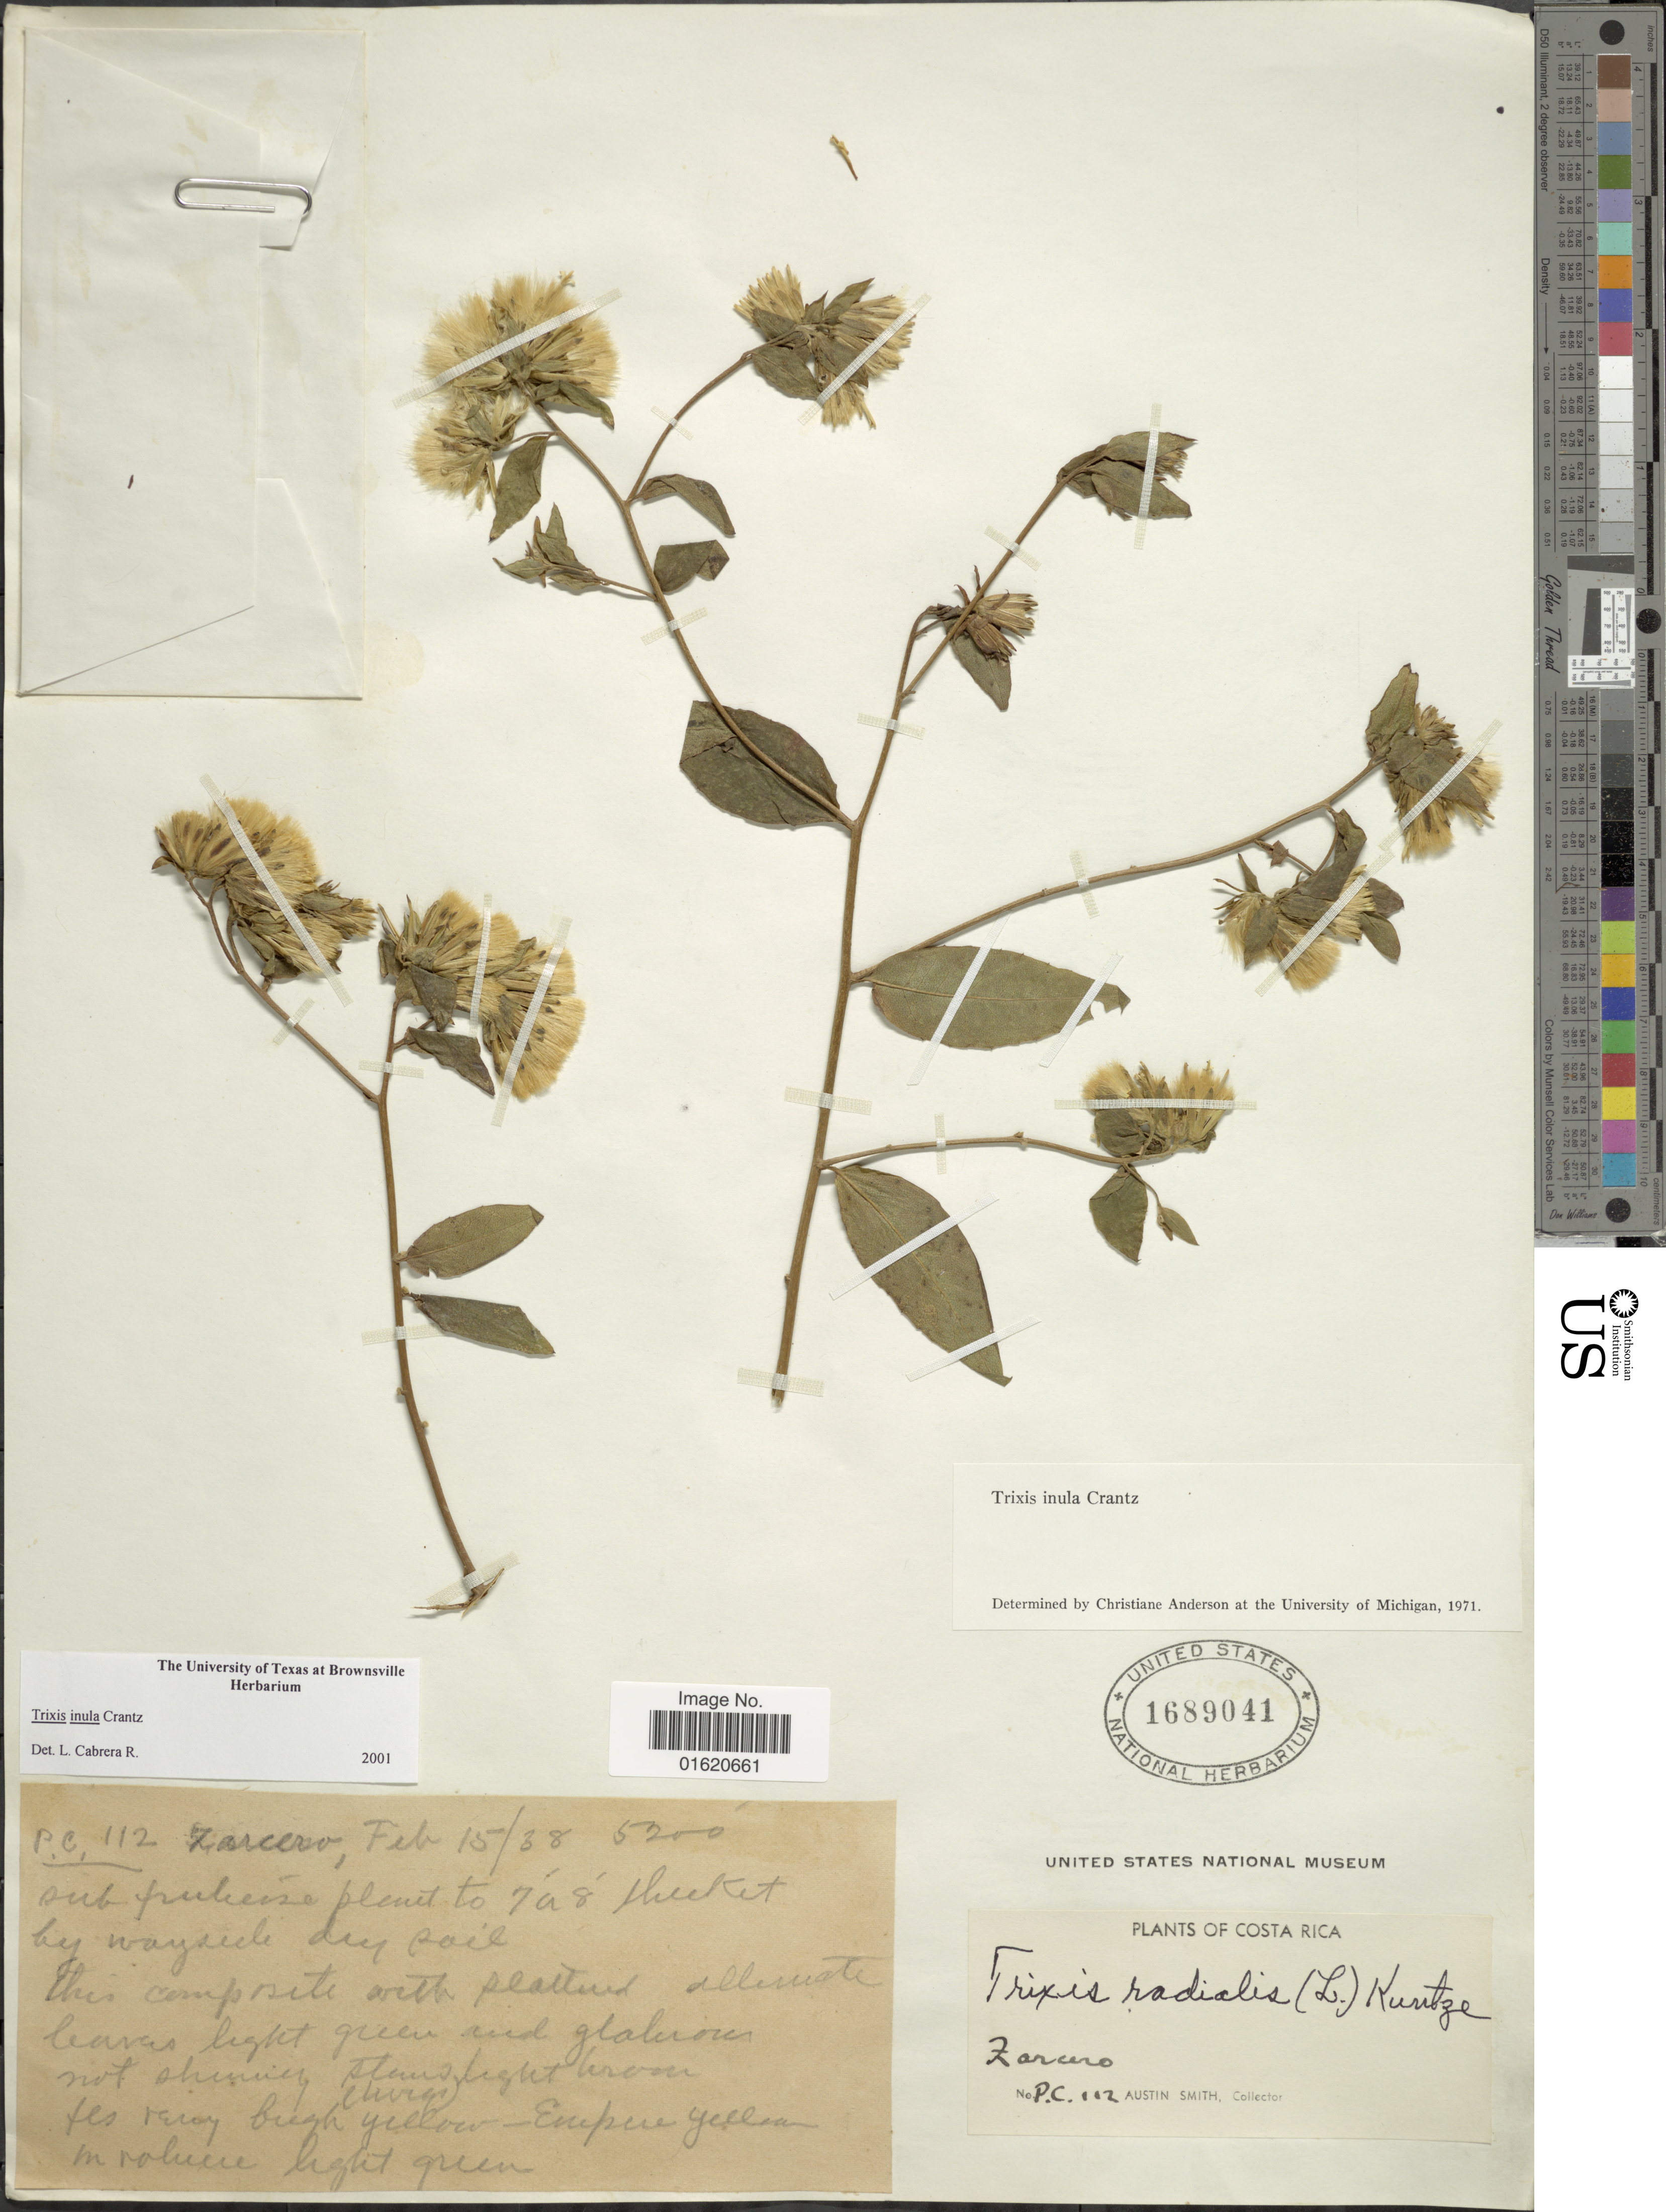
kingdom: Plantae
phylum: Tracheophyta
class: Magnoliopsida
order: Asterales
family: Asteraceae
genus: Trixis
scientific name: Trixis inula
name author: Crantz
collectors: Aust P. Smith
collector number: PC112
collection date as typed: Transcribed d/m/y: 15/2/38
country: Costa Rica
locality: Zarcero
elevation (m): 1585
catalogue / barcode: US 1689041